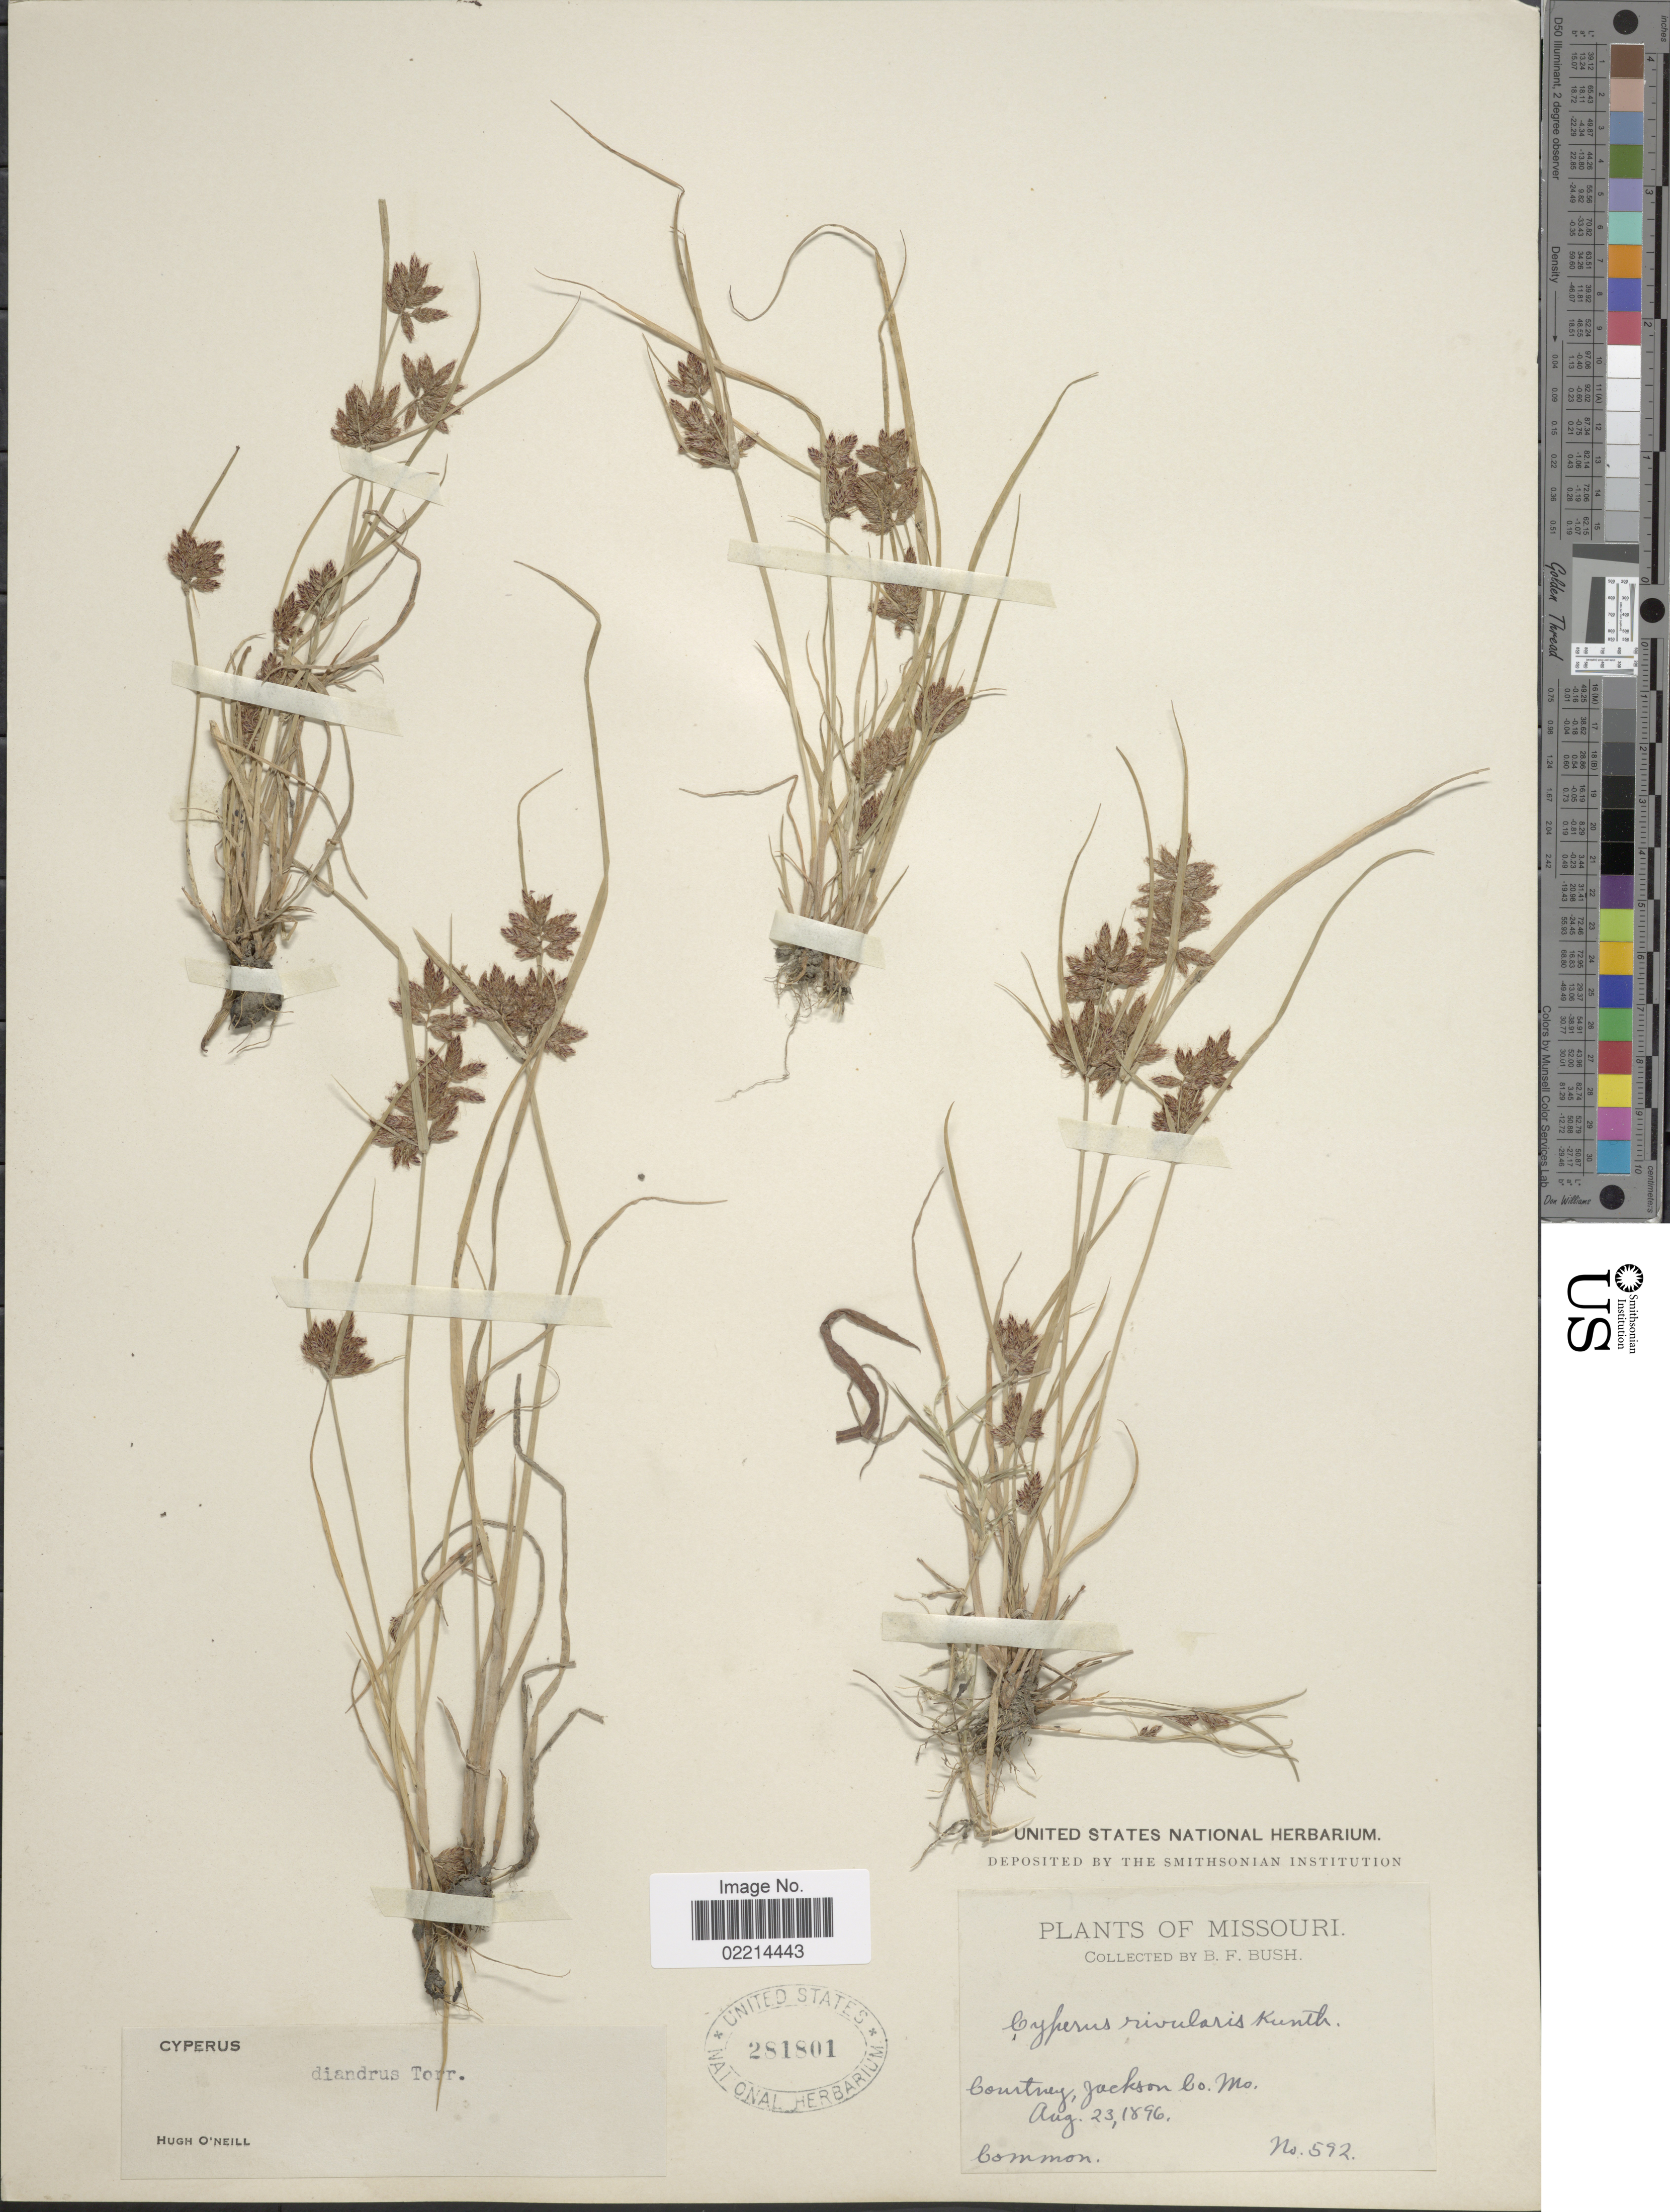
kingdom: Plantae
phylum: Tracheophyta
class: Liliopsida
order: Poales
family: Cyperaceae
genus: Cyperus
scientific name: Cyperus diandrus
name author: Torr.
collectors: B. F. Bush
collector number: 592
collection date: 1896-08-23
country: United States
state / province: Missouri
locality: Courtney, Jackson Co.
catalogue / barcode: US 281801